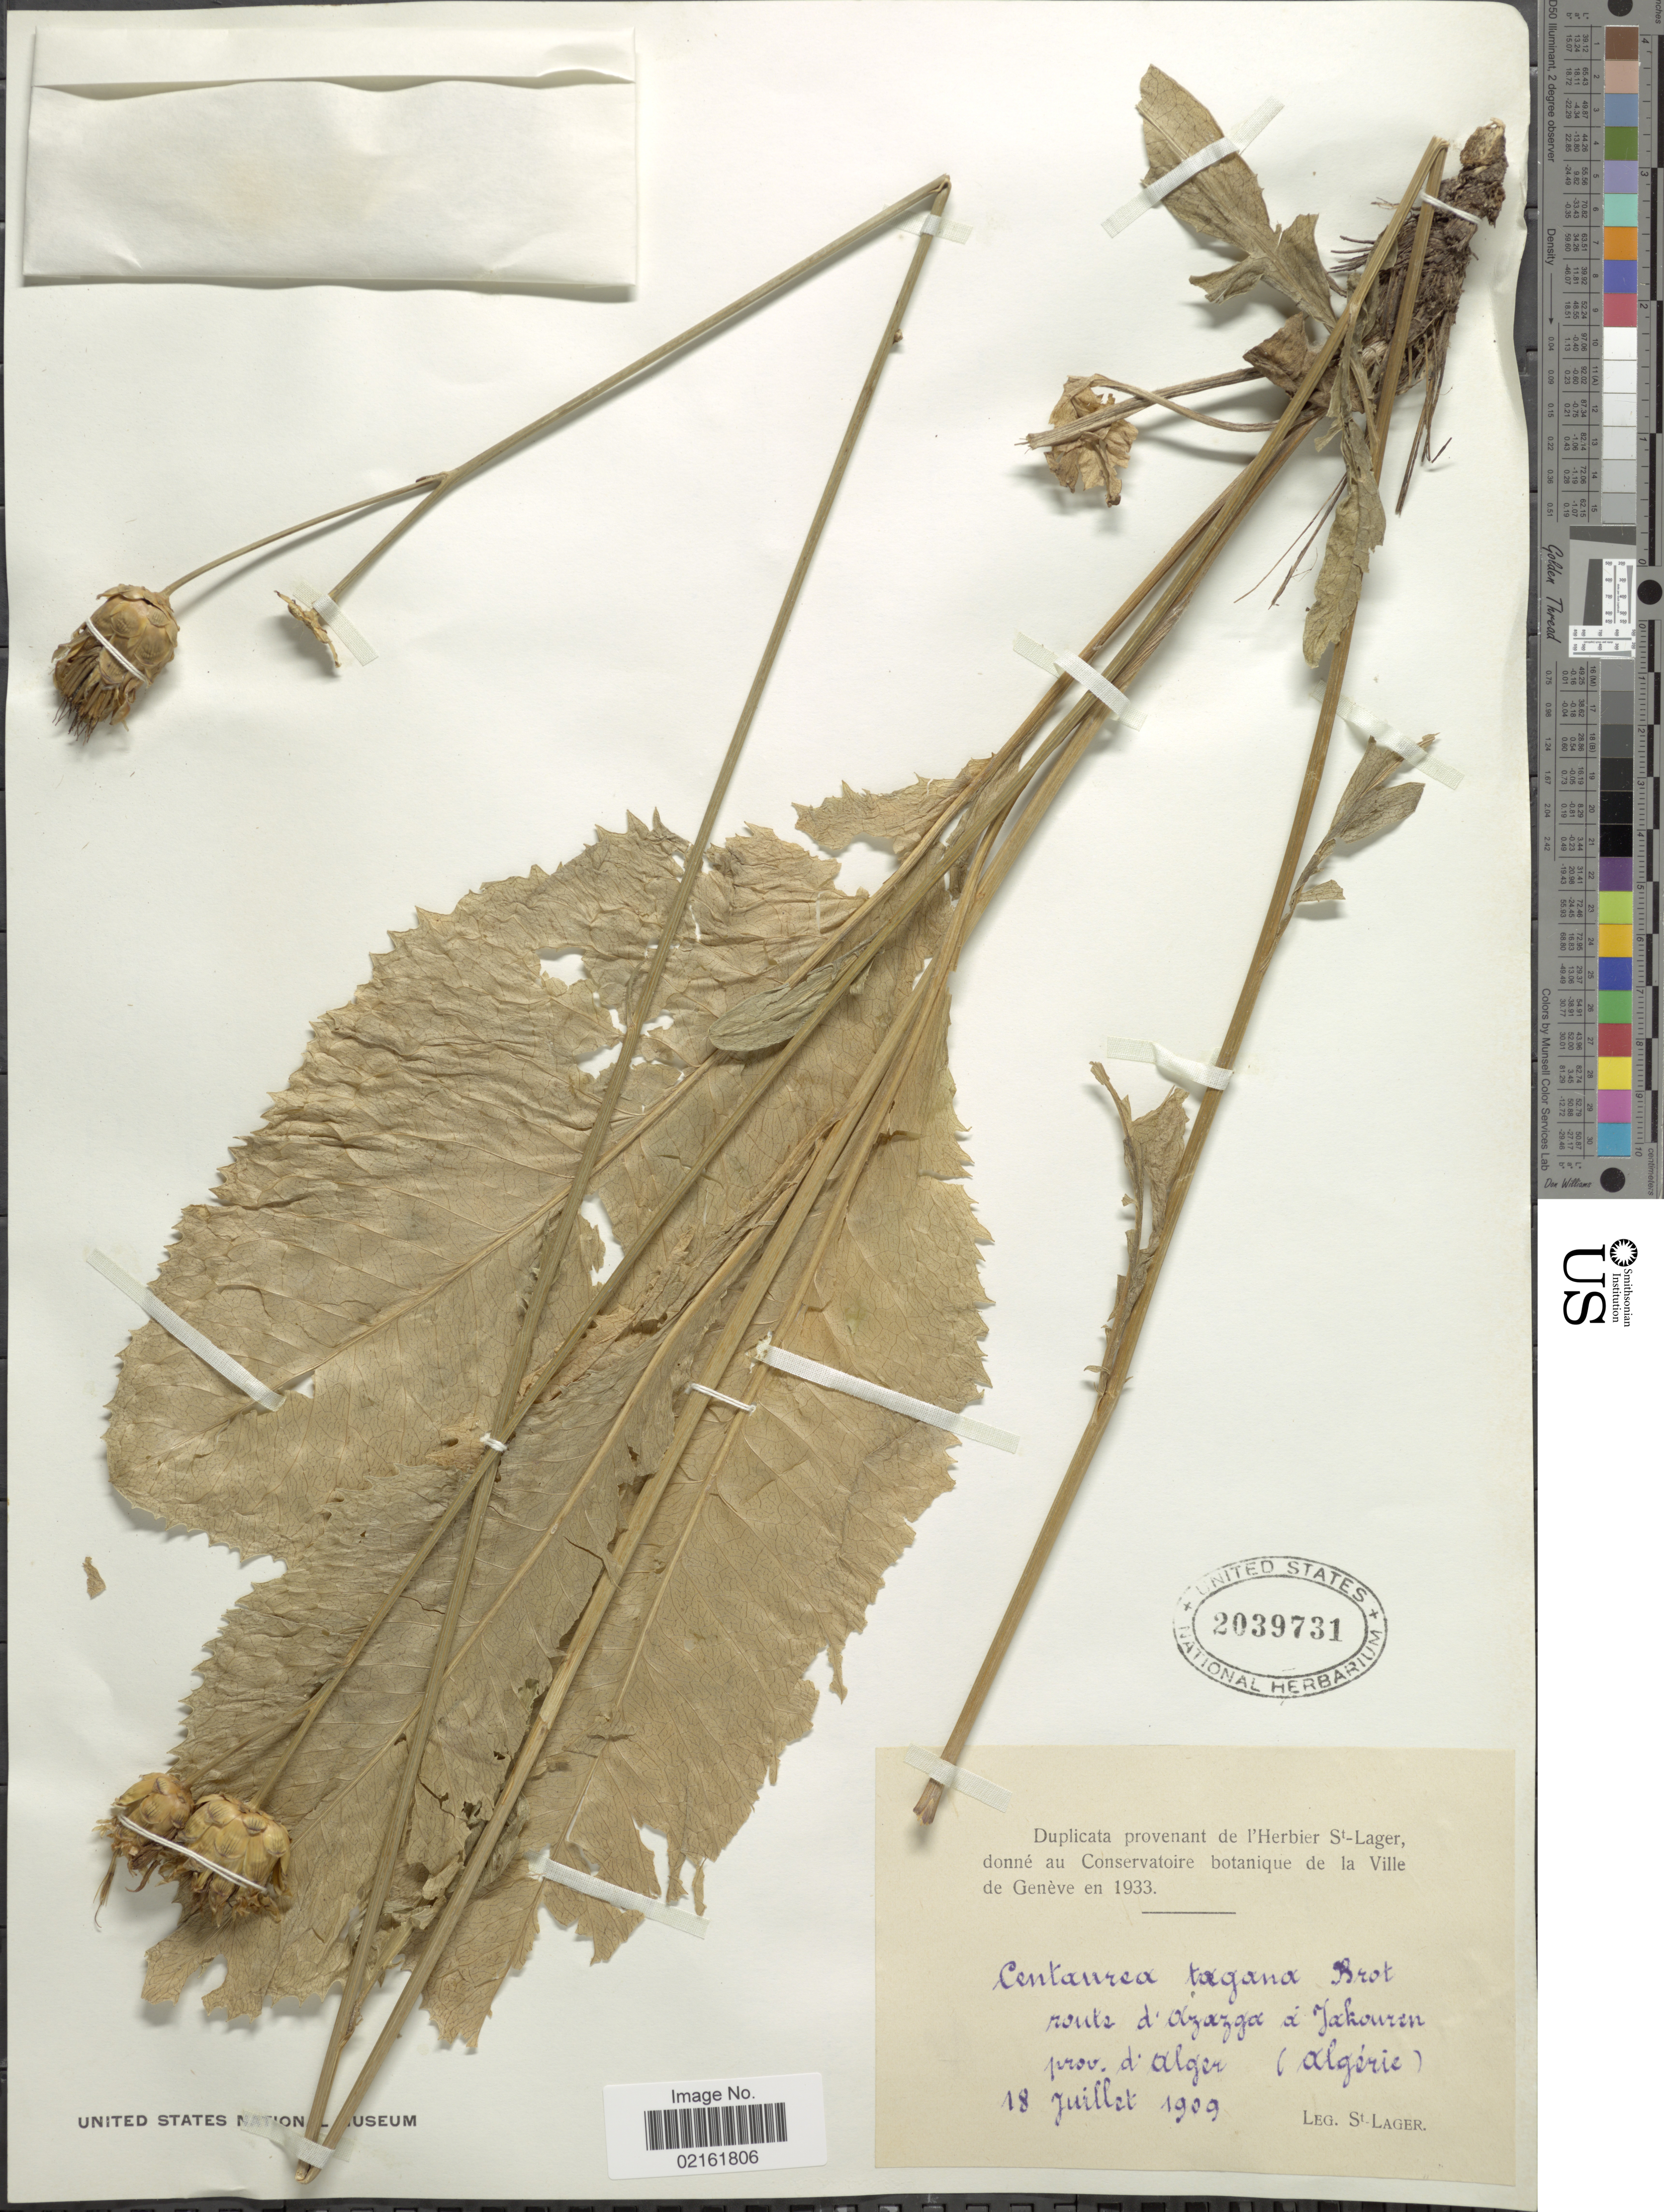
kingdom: Plantae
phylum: Tracheophyta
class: Magnoliopsida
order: Asterales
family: Asteraceae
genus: Rhaponticoides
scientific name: Rhaponticoides africana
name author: (Lam.) M.V.Agab. & Greuter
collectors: S. Lager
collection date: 1909-07-18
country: Algeria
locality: Routs d'Azazga a Yakouren, prov. d'Alger.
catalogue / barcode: US 2039731